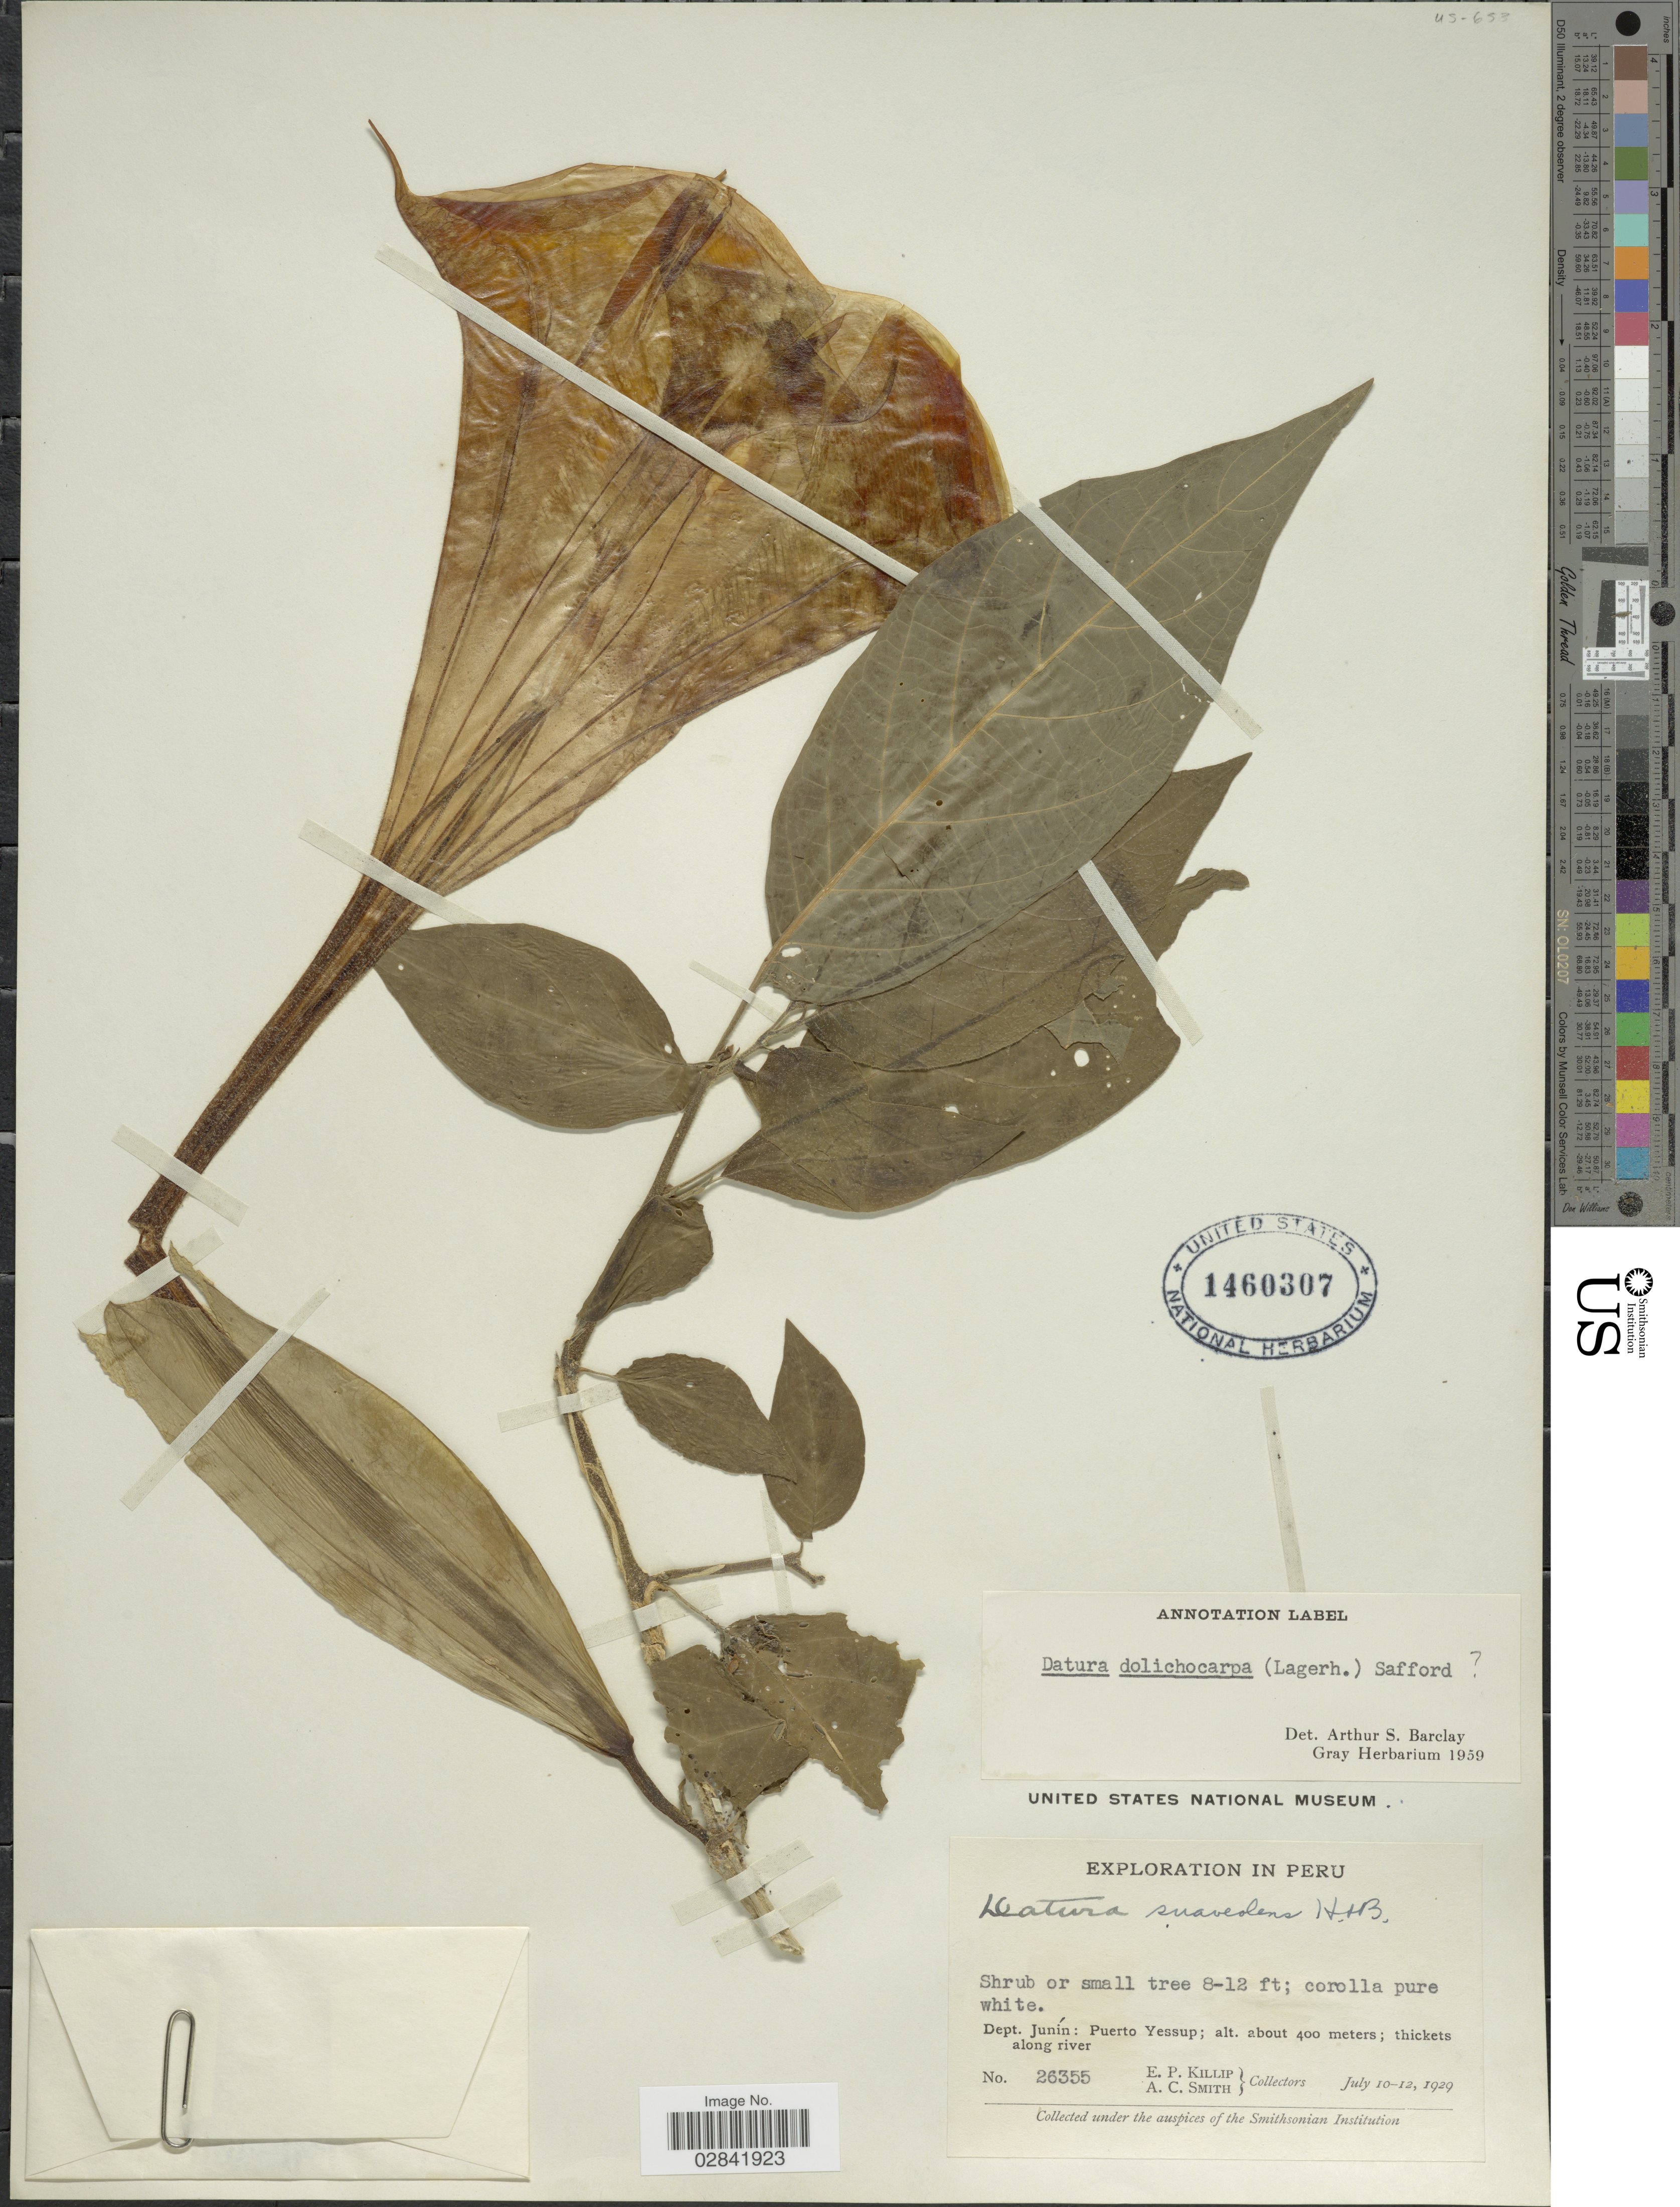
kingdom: Plantae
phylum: Tracheophyta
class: Magnoliopsida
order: Solanales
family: Solanaceae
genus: Brugmansia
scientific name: Brugmansia x insignis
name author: (Barb. Rodr.) Lockwood ex R.E. Schult.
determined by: (US) Smithsonian Institution - National Museum of Natural History - Department of Botany (UNITED STATES)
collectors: E. P. Killip & A. C. Smith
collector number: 26355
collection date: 1929-07-10/1929-07-12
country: Peru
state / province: Junín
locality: Dept. Junín: Puerto Yessup; thickets along river.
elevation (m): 400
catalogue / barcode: US 1460307